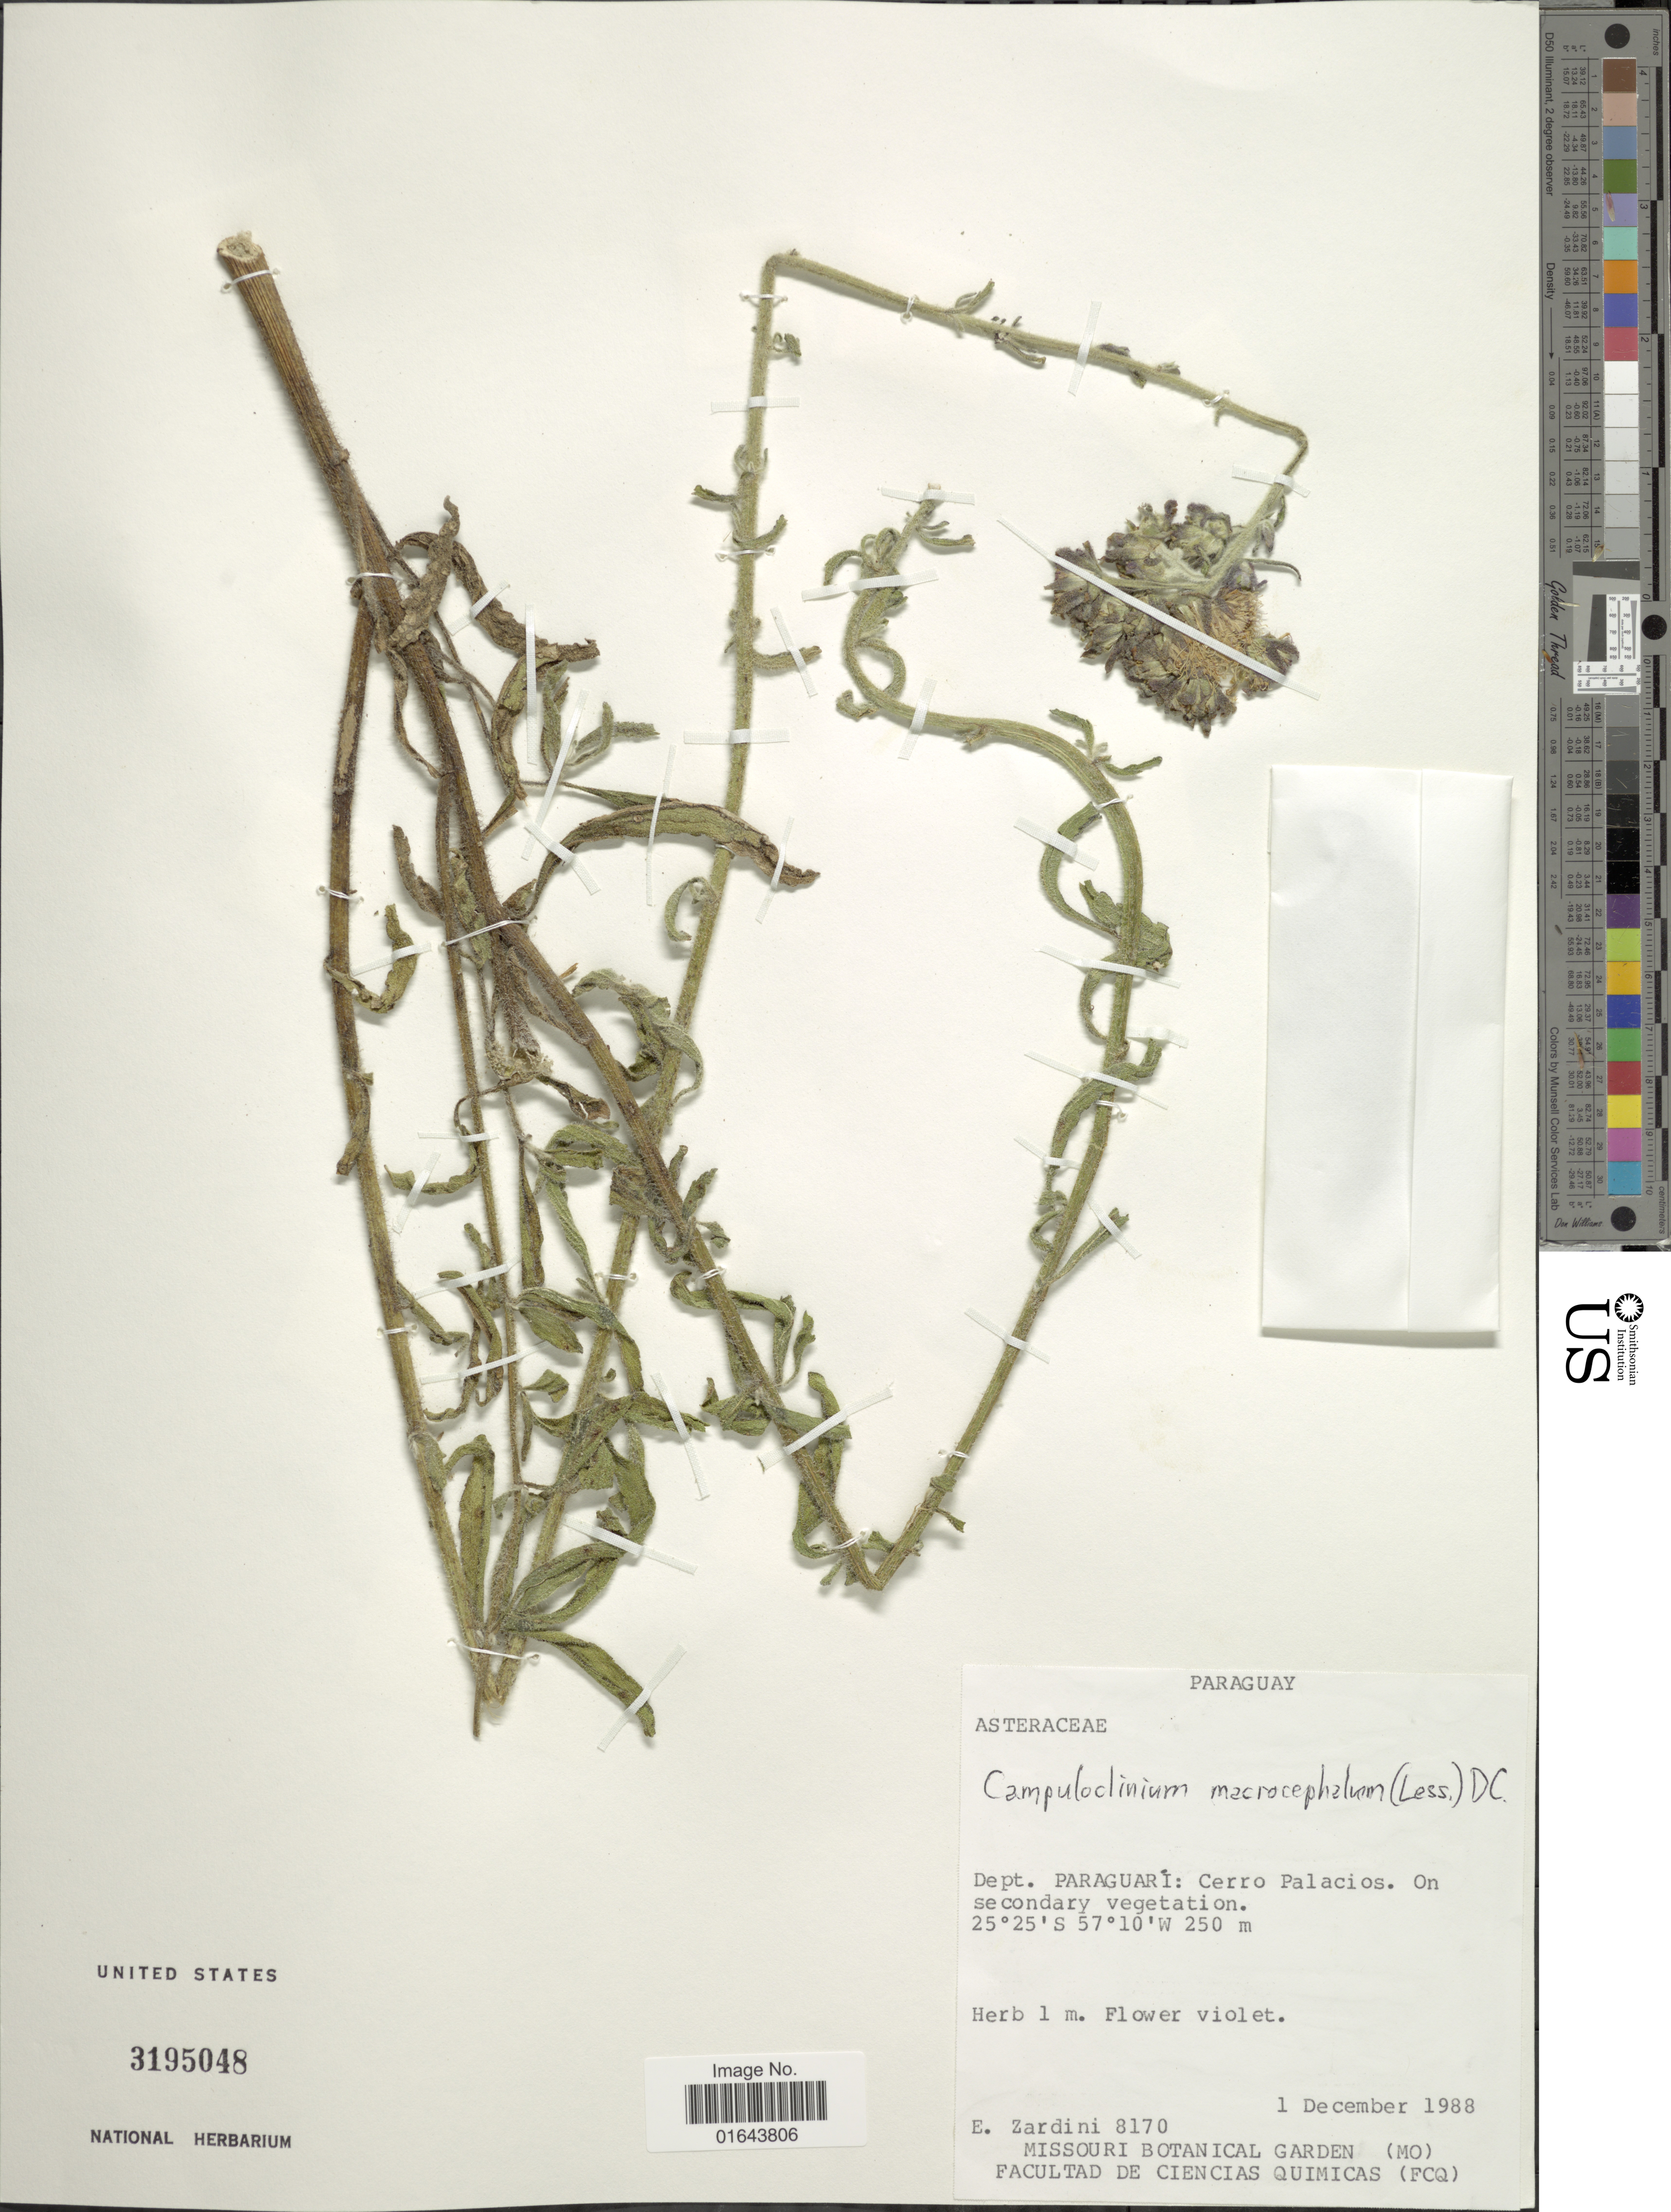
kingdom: Plantae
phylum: Tracheophyta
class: Magnoliopsida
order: Asterales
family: Asteraceae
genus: Campuloclinium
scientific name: Campuloclinium macrocephalum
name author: (Less.) DC.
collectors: E. M. Zardini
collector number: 8170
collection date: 1988-12-01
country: Paraguay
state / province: Paraguari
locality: Dept. Paraguari: Cerro Palacios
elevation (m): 250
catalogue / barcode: US 31950748